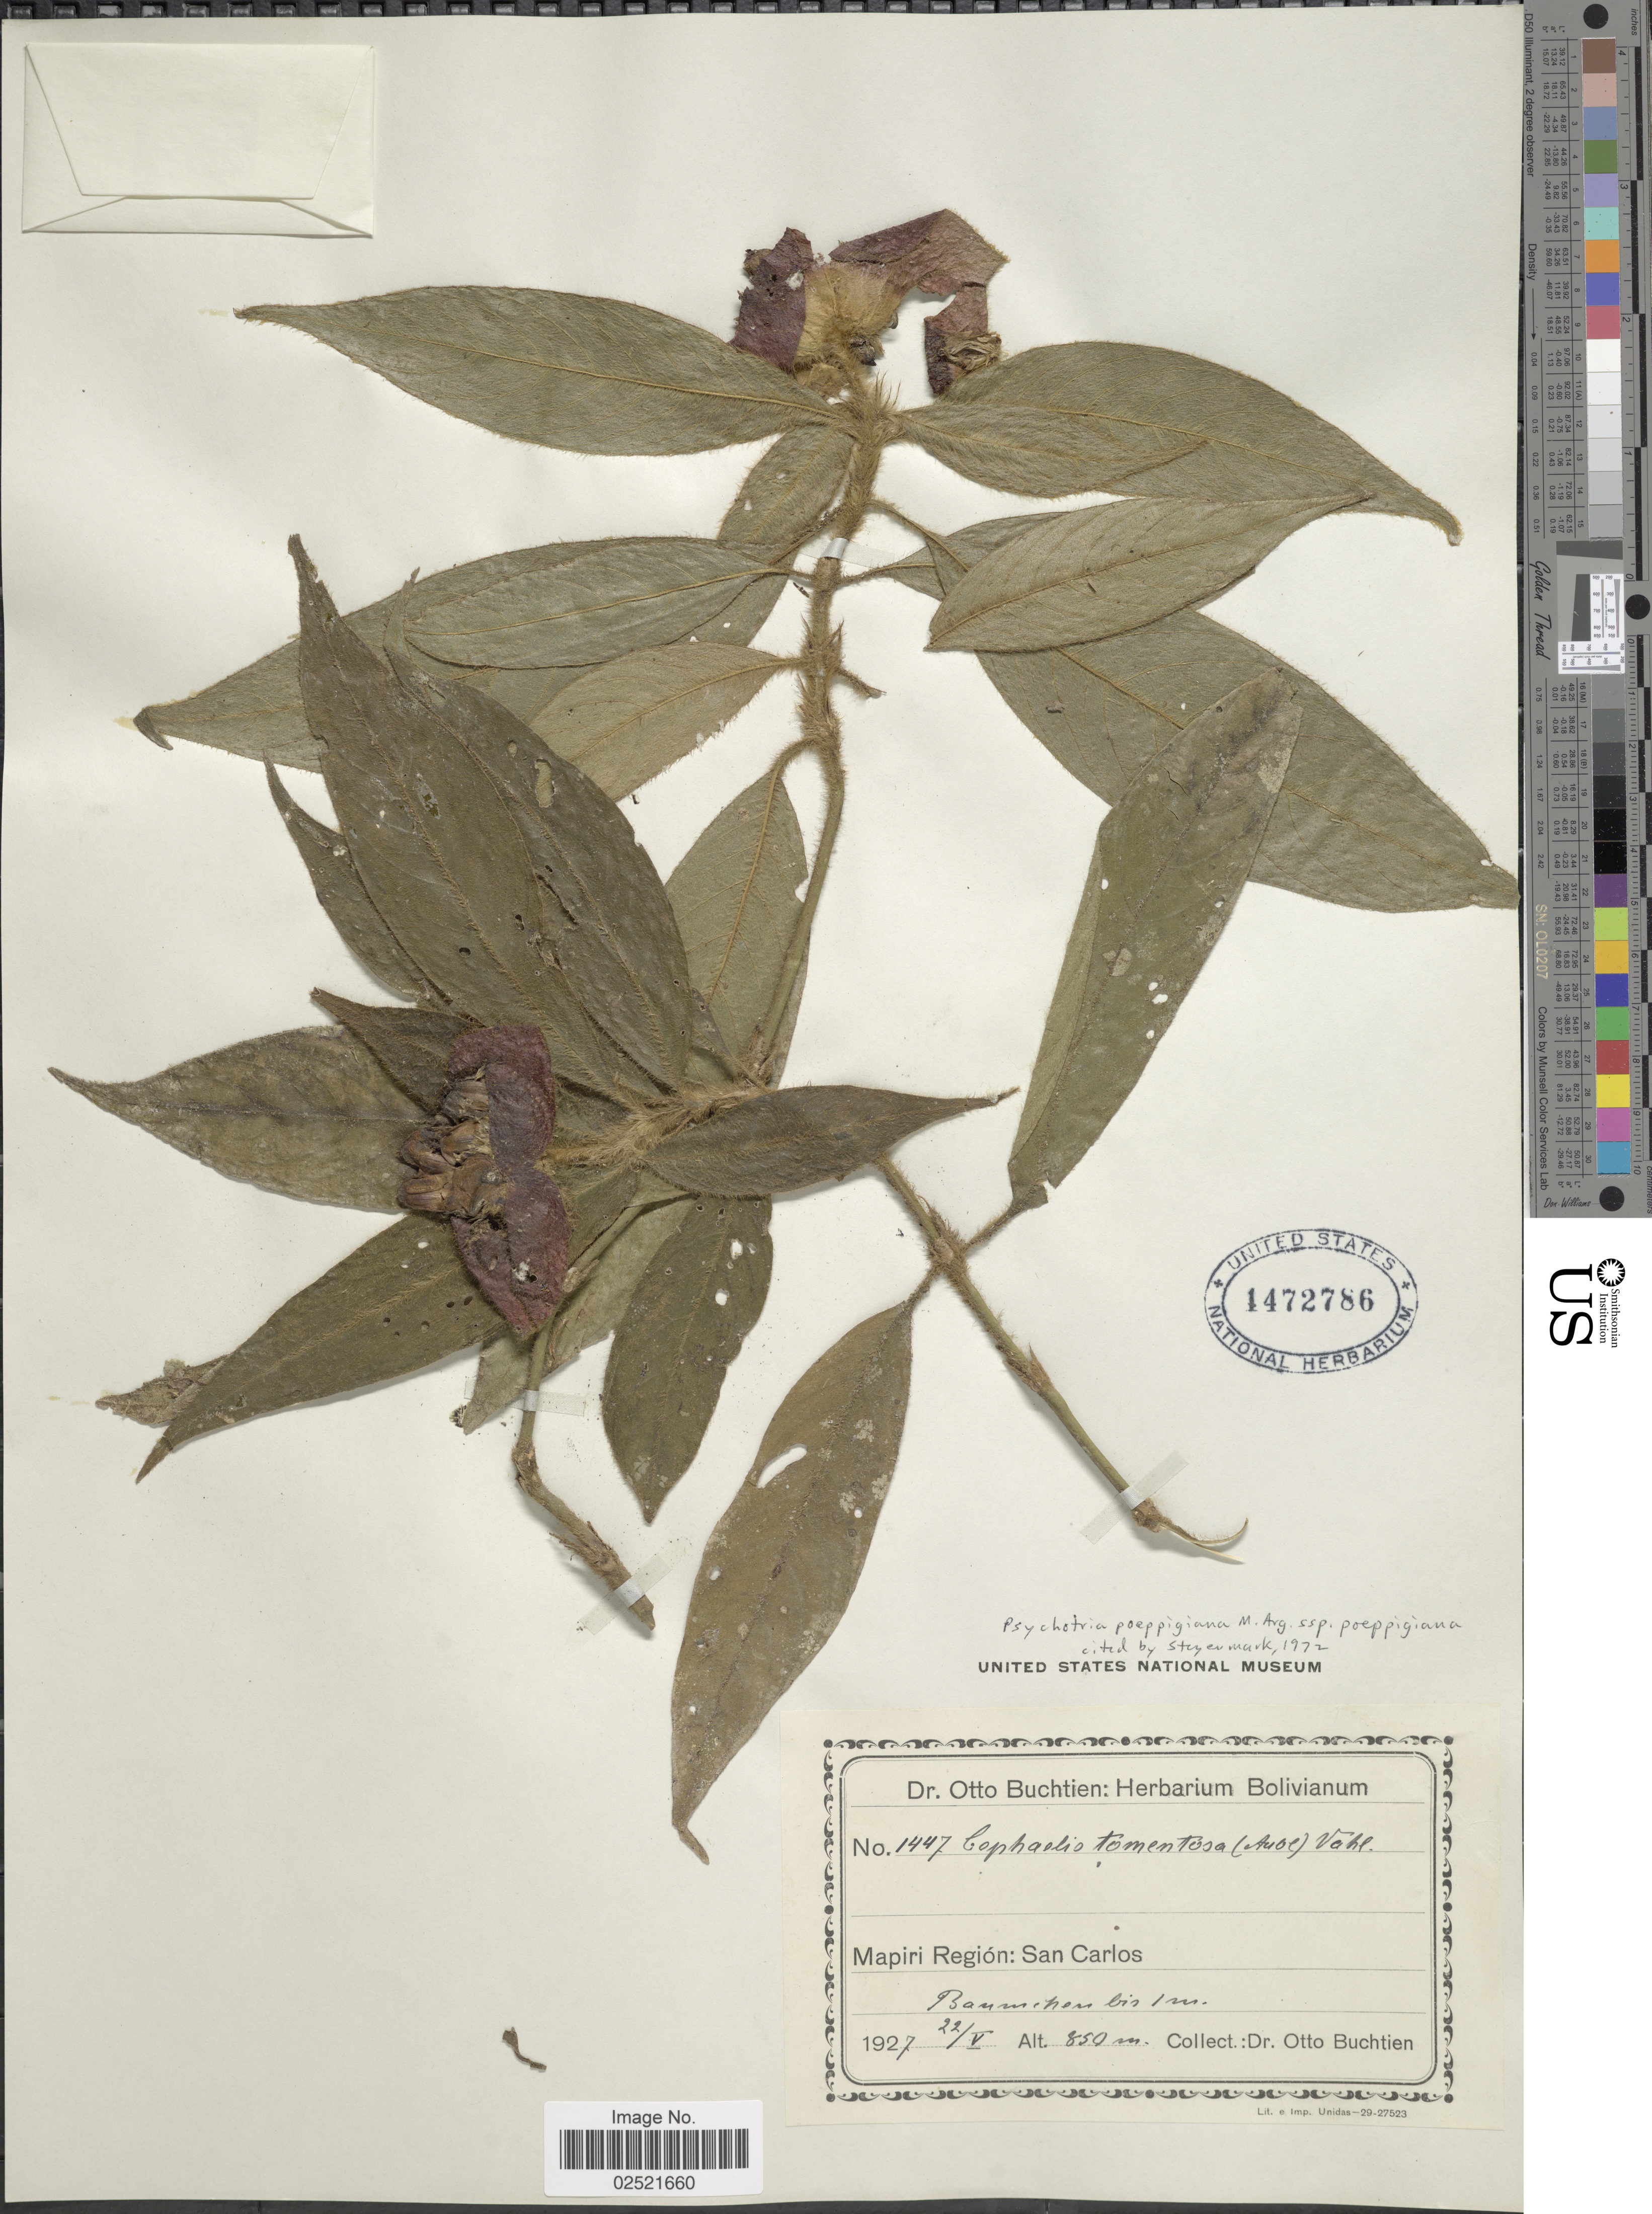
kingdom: Plantae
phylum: Tracheophyta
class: Magnoliopsida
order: Gentianales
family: Rubiaceae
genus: Psychotria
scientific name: Psychotria poeppigiana subsp. poeppigiana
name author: Müll. Arg.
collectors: O. Buchtien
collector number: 1447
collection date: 1927-05-22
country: Bolivia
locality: Mapiri Region, San Carlos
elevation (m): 850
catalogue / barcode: US 1472786